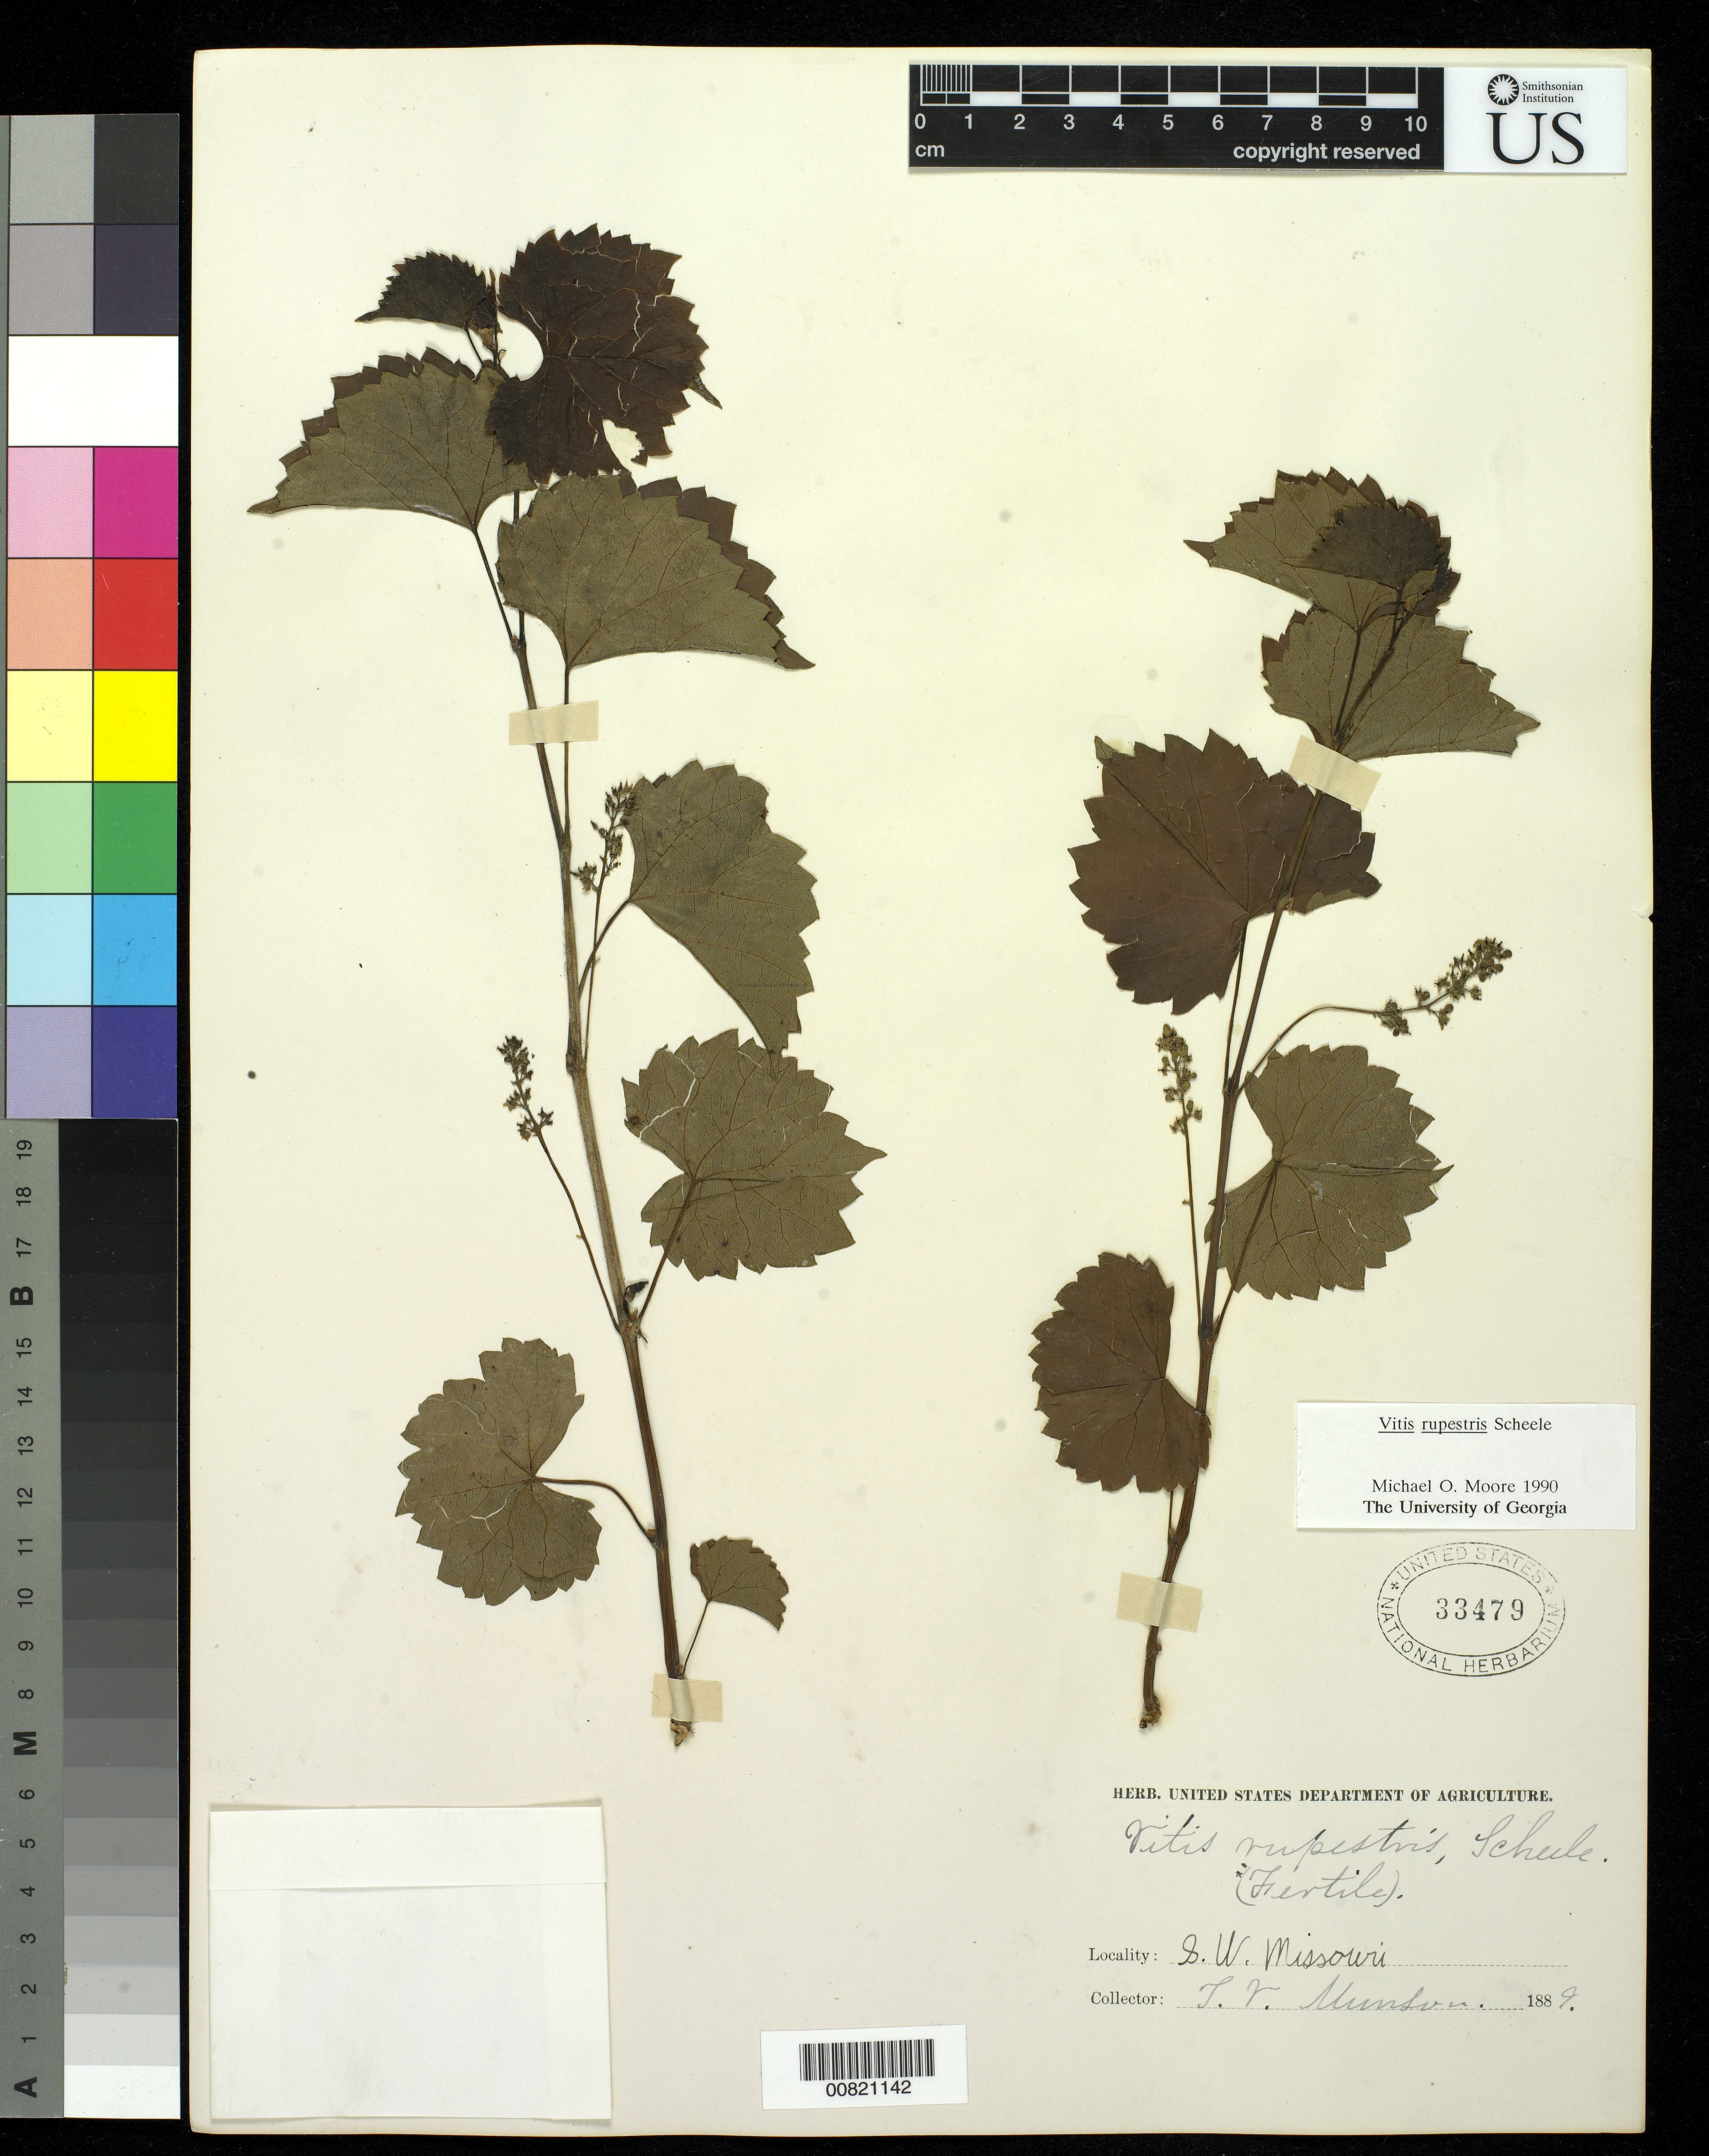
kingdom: Plantae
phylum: Tracheophyta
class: Magnoliopsida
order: Vitales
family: Vitaceae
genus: Vitis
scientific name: Vitis rupestris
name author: Scheele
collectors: T. V. Munson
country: United States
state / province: Missouri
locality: SW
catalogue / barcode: US 33479